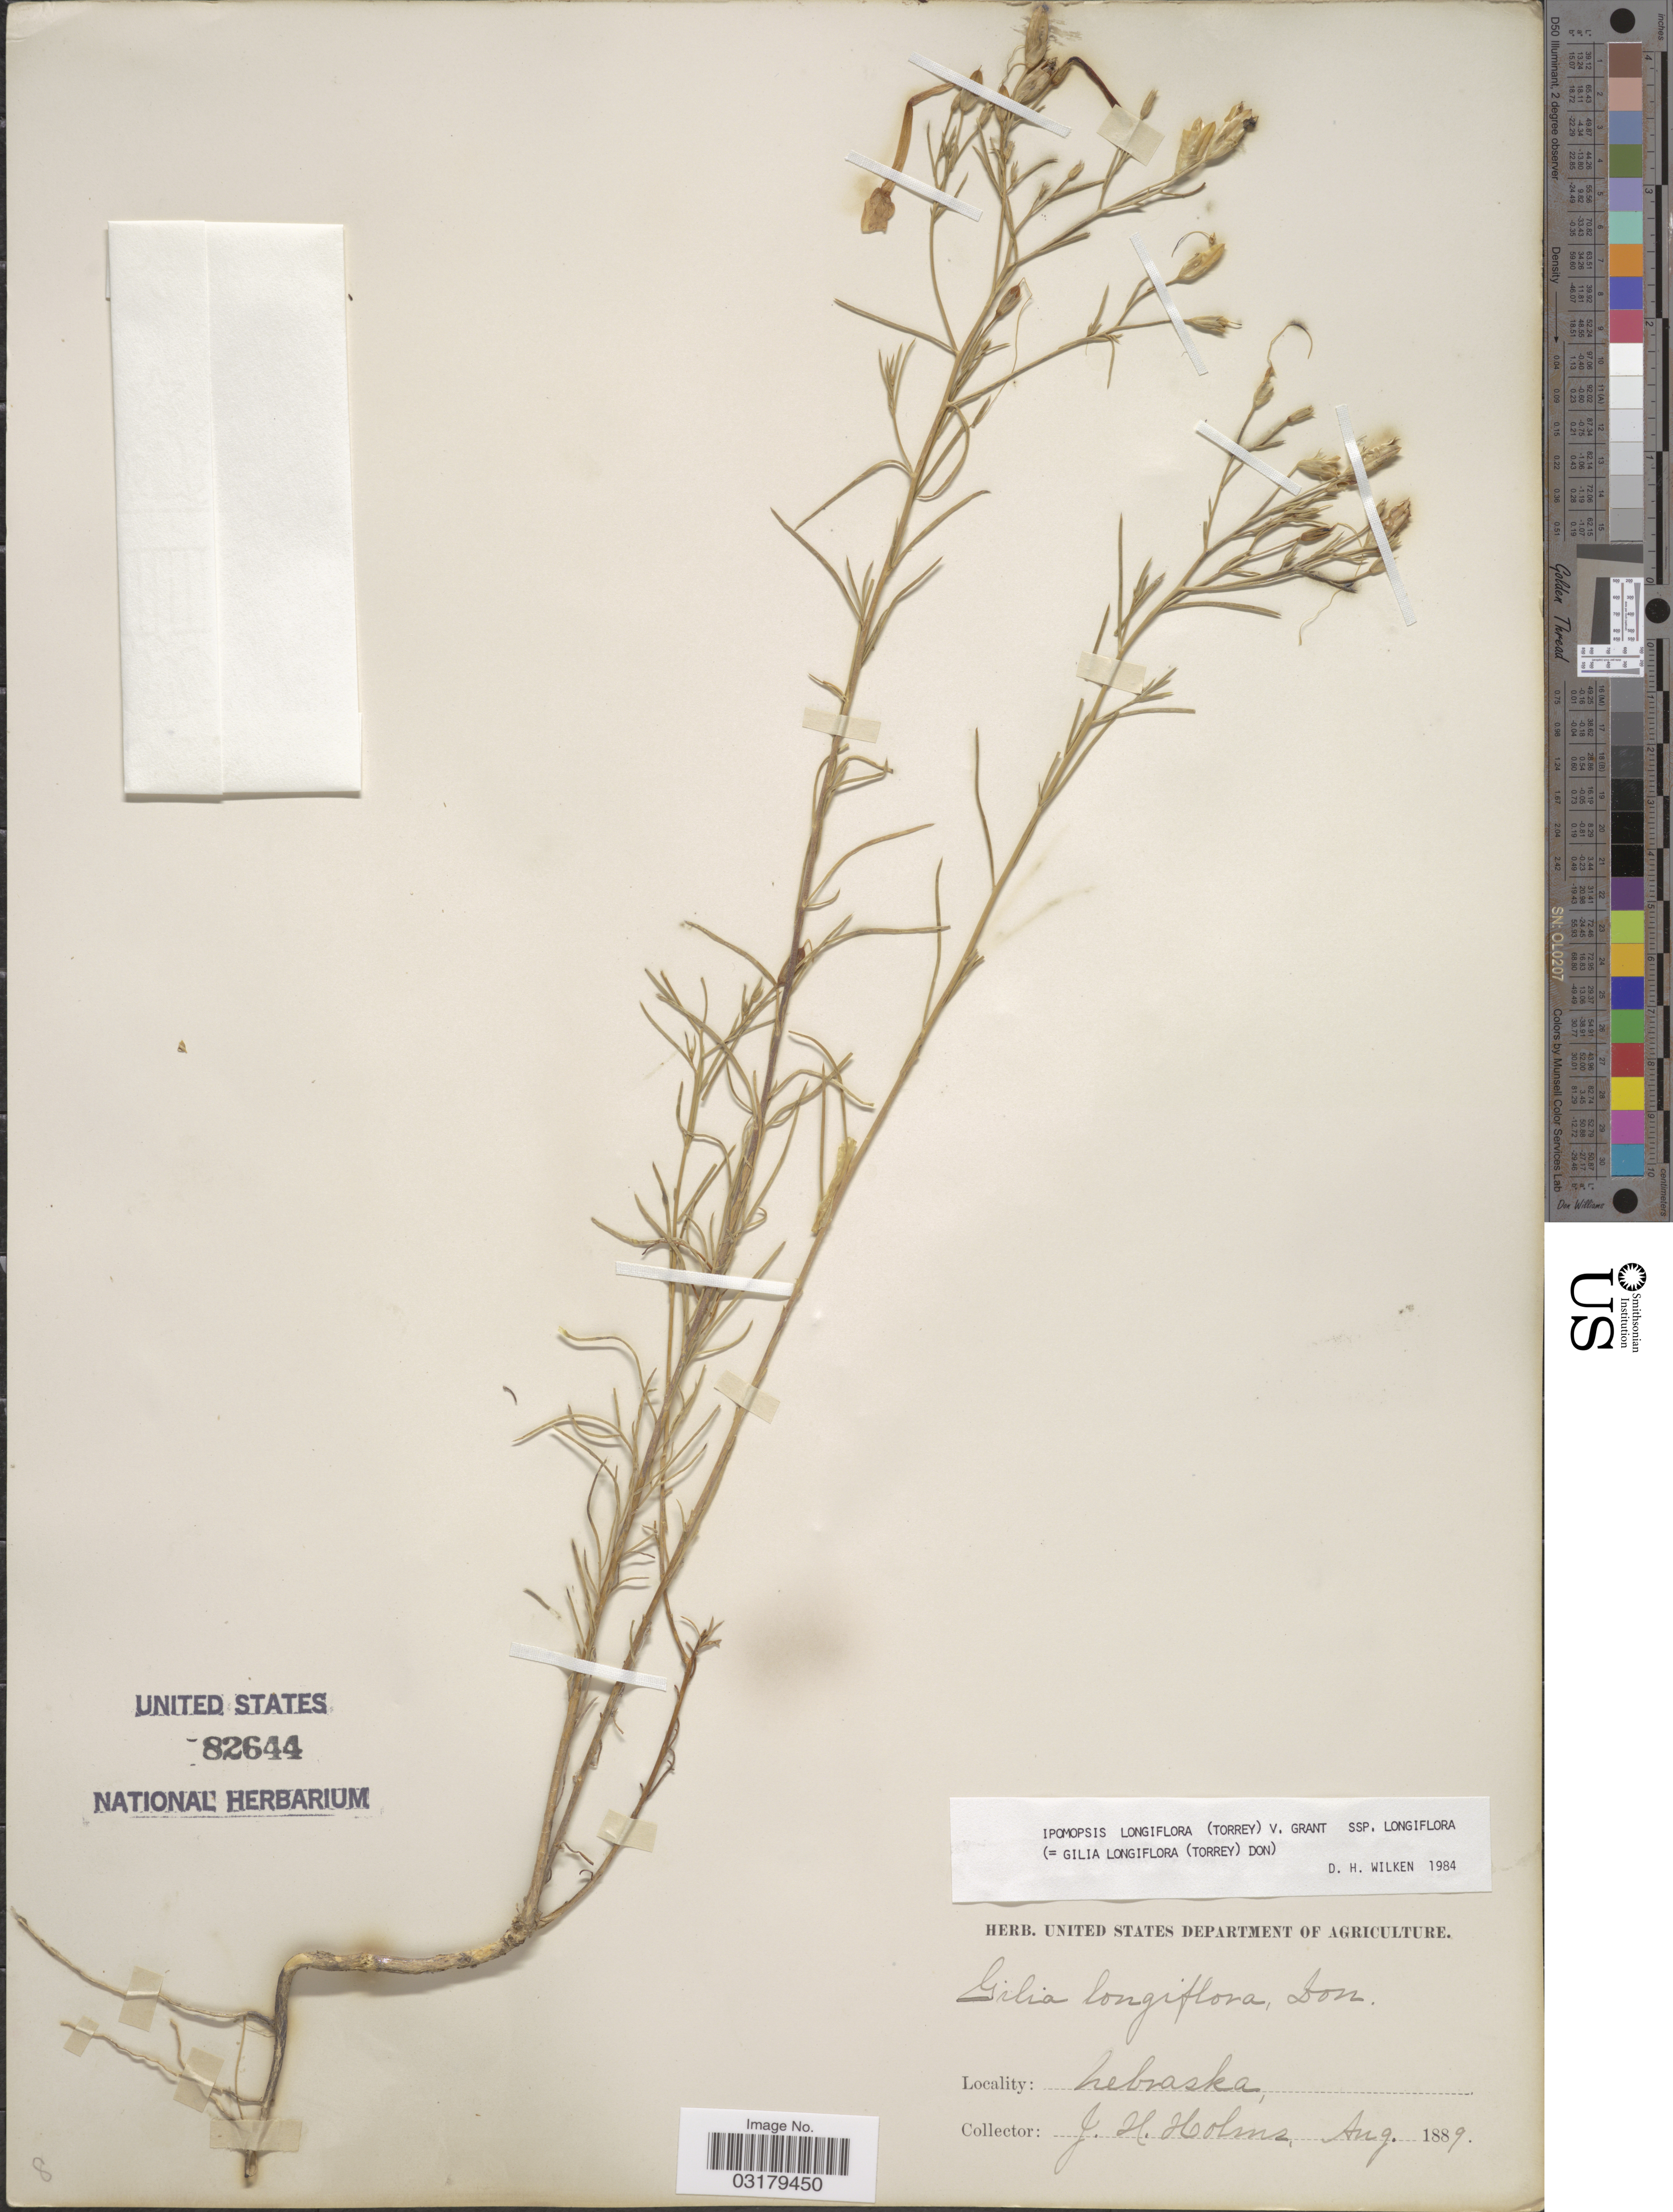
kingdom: Plantae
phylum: Tracheophyta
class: Magnoliopsida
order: Ericales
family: Polemoniaceae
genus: Ipomopsis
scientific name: Ipomopsis longiflora subsp. longiflora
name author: (Torr.) V.E. Grant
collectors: J. H. Holms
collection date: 1889-08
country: United States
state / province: Nebraska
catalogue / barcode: US 82644